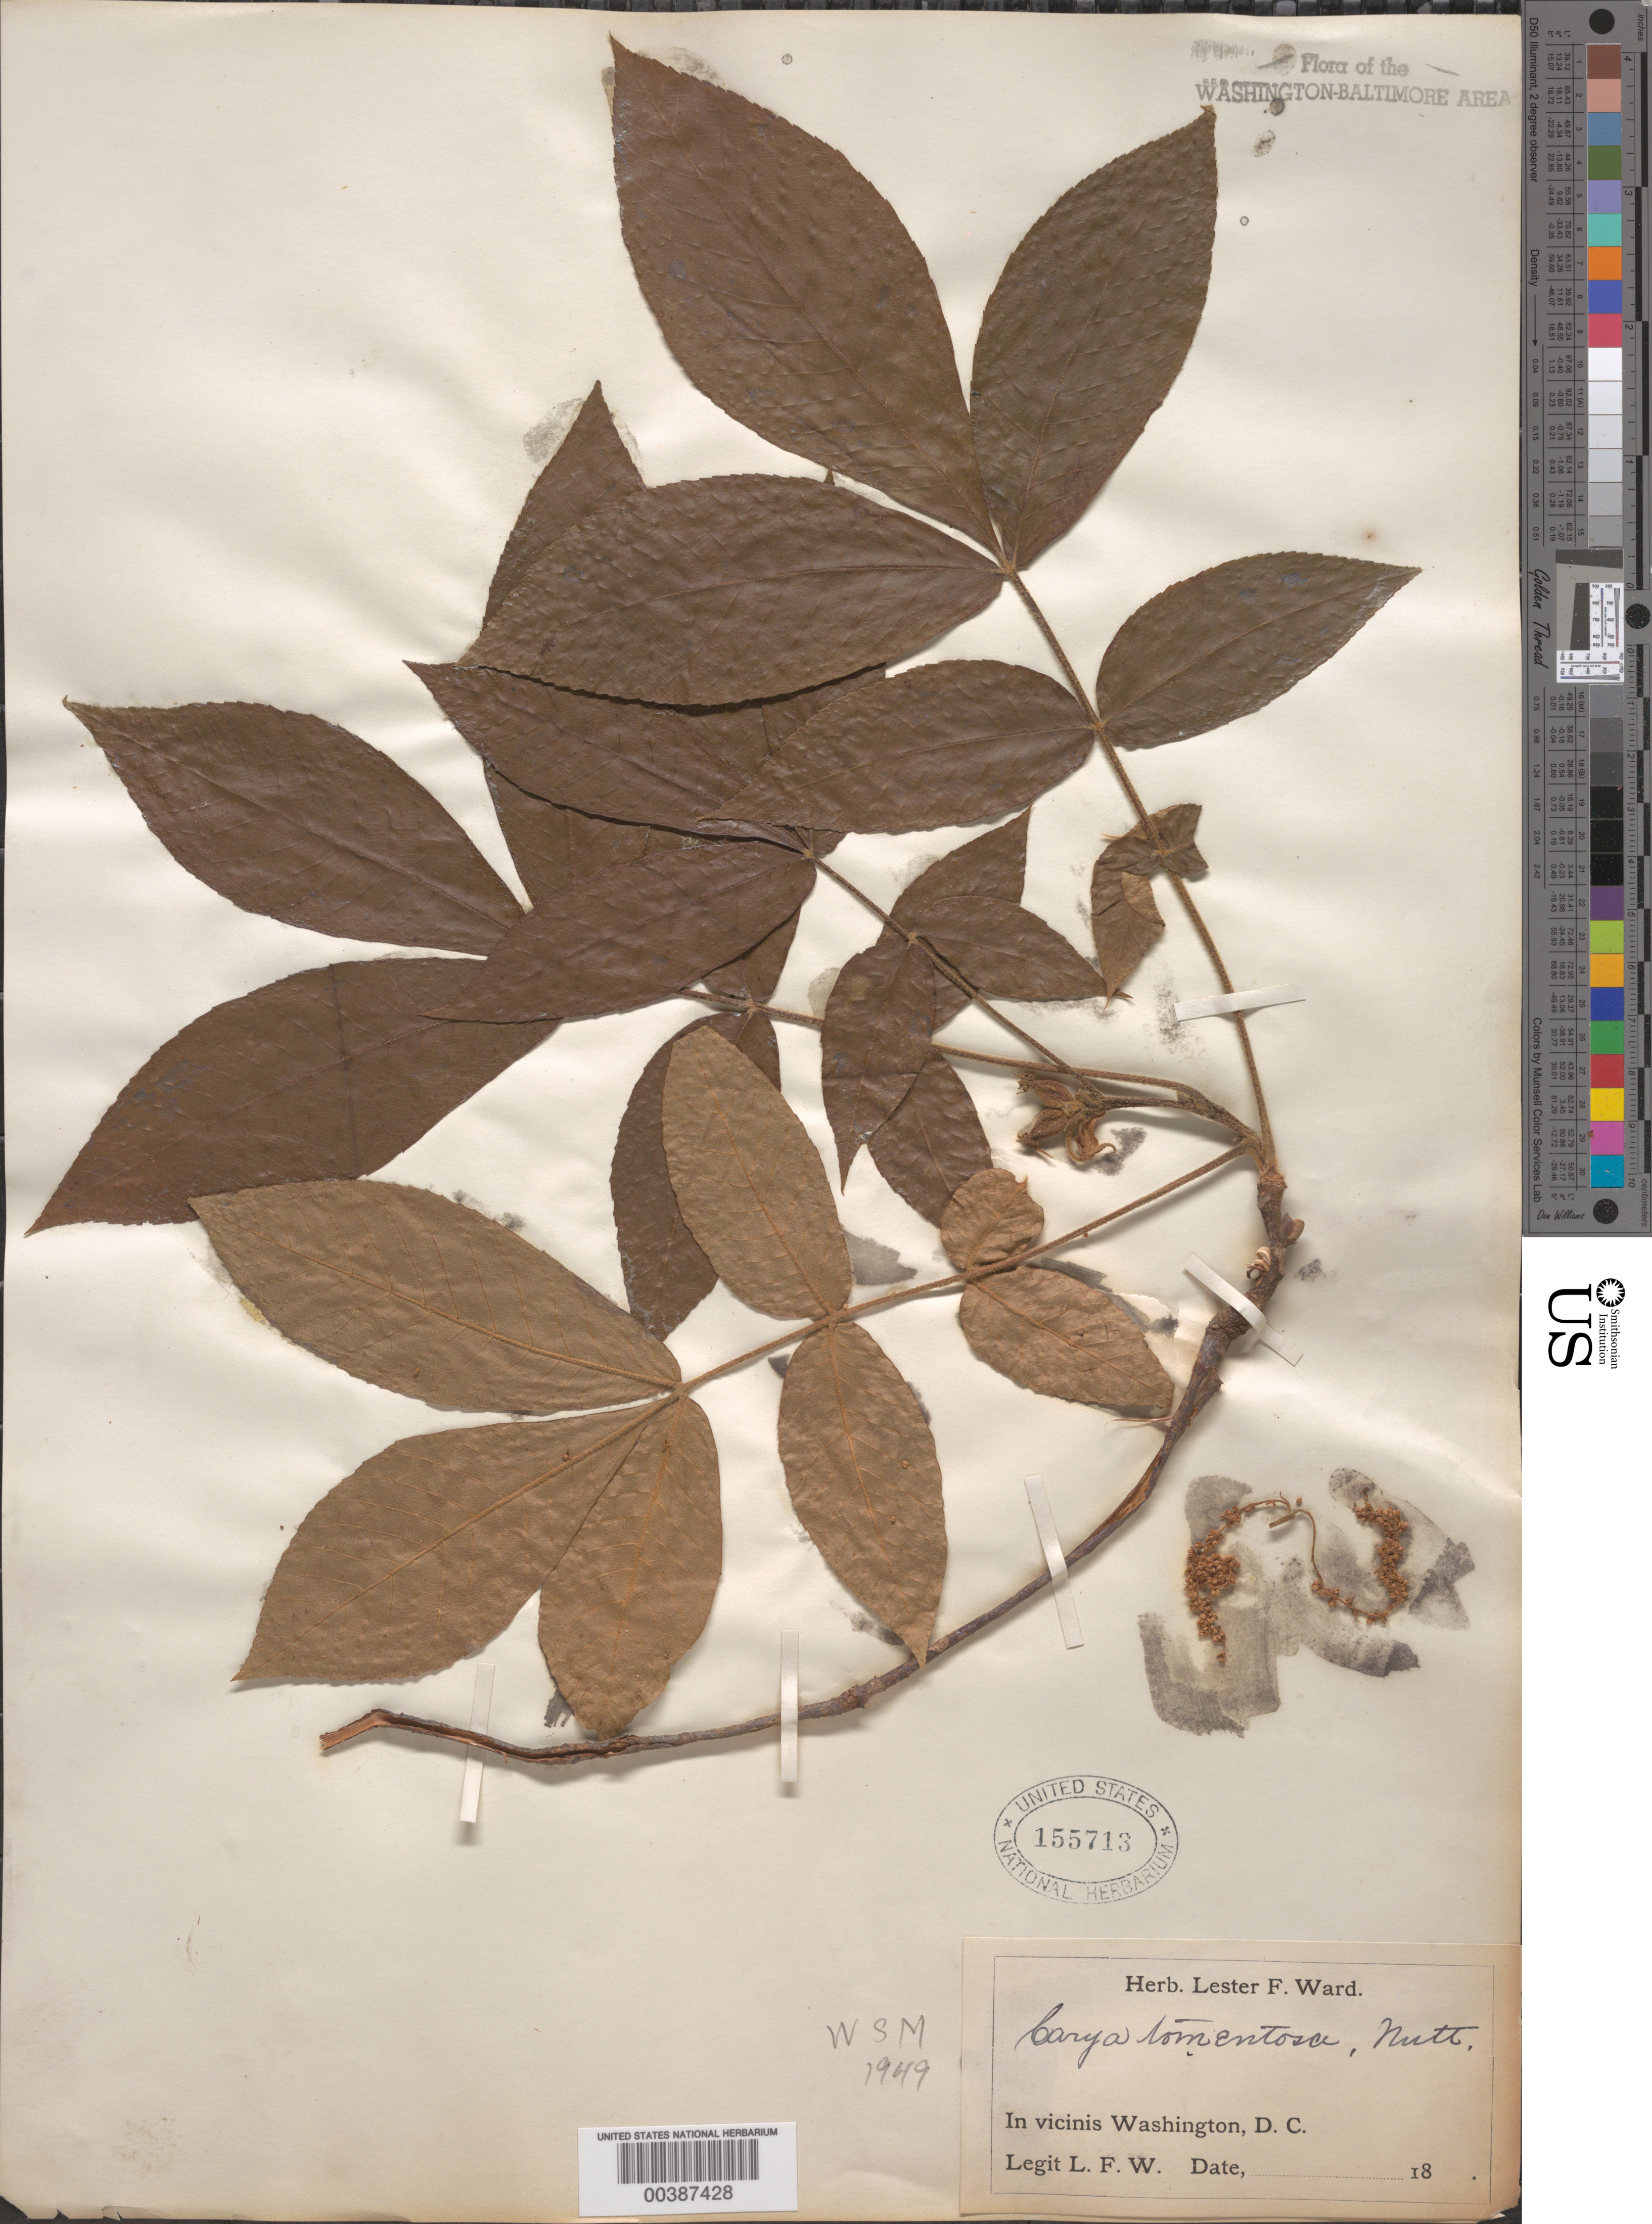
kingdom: Plantae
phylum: Tracheophyta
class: Magnoliopsida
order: Fagales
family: Juglandaceae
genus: Carya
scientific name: Carya tomentosa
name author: (Lam.) Nutt.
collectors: L. F. Ward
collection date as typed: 18--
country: United States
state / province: District of Columbia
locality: G.P.W., Washington D.C. area.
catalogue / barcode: US 155713